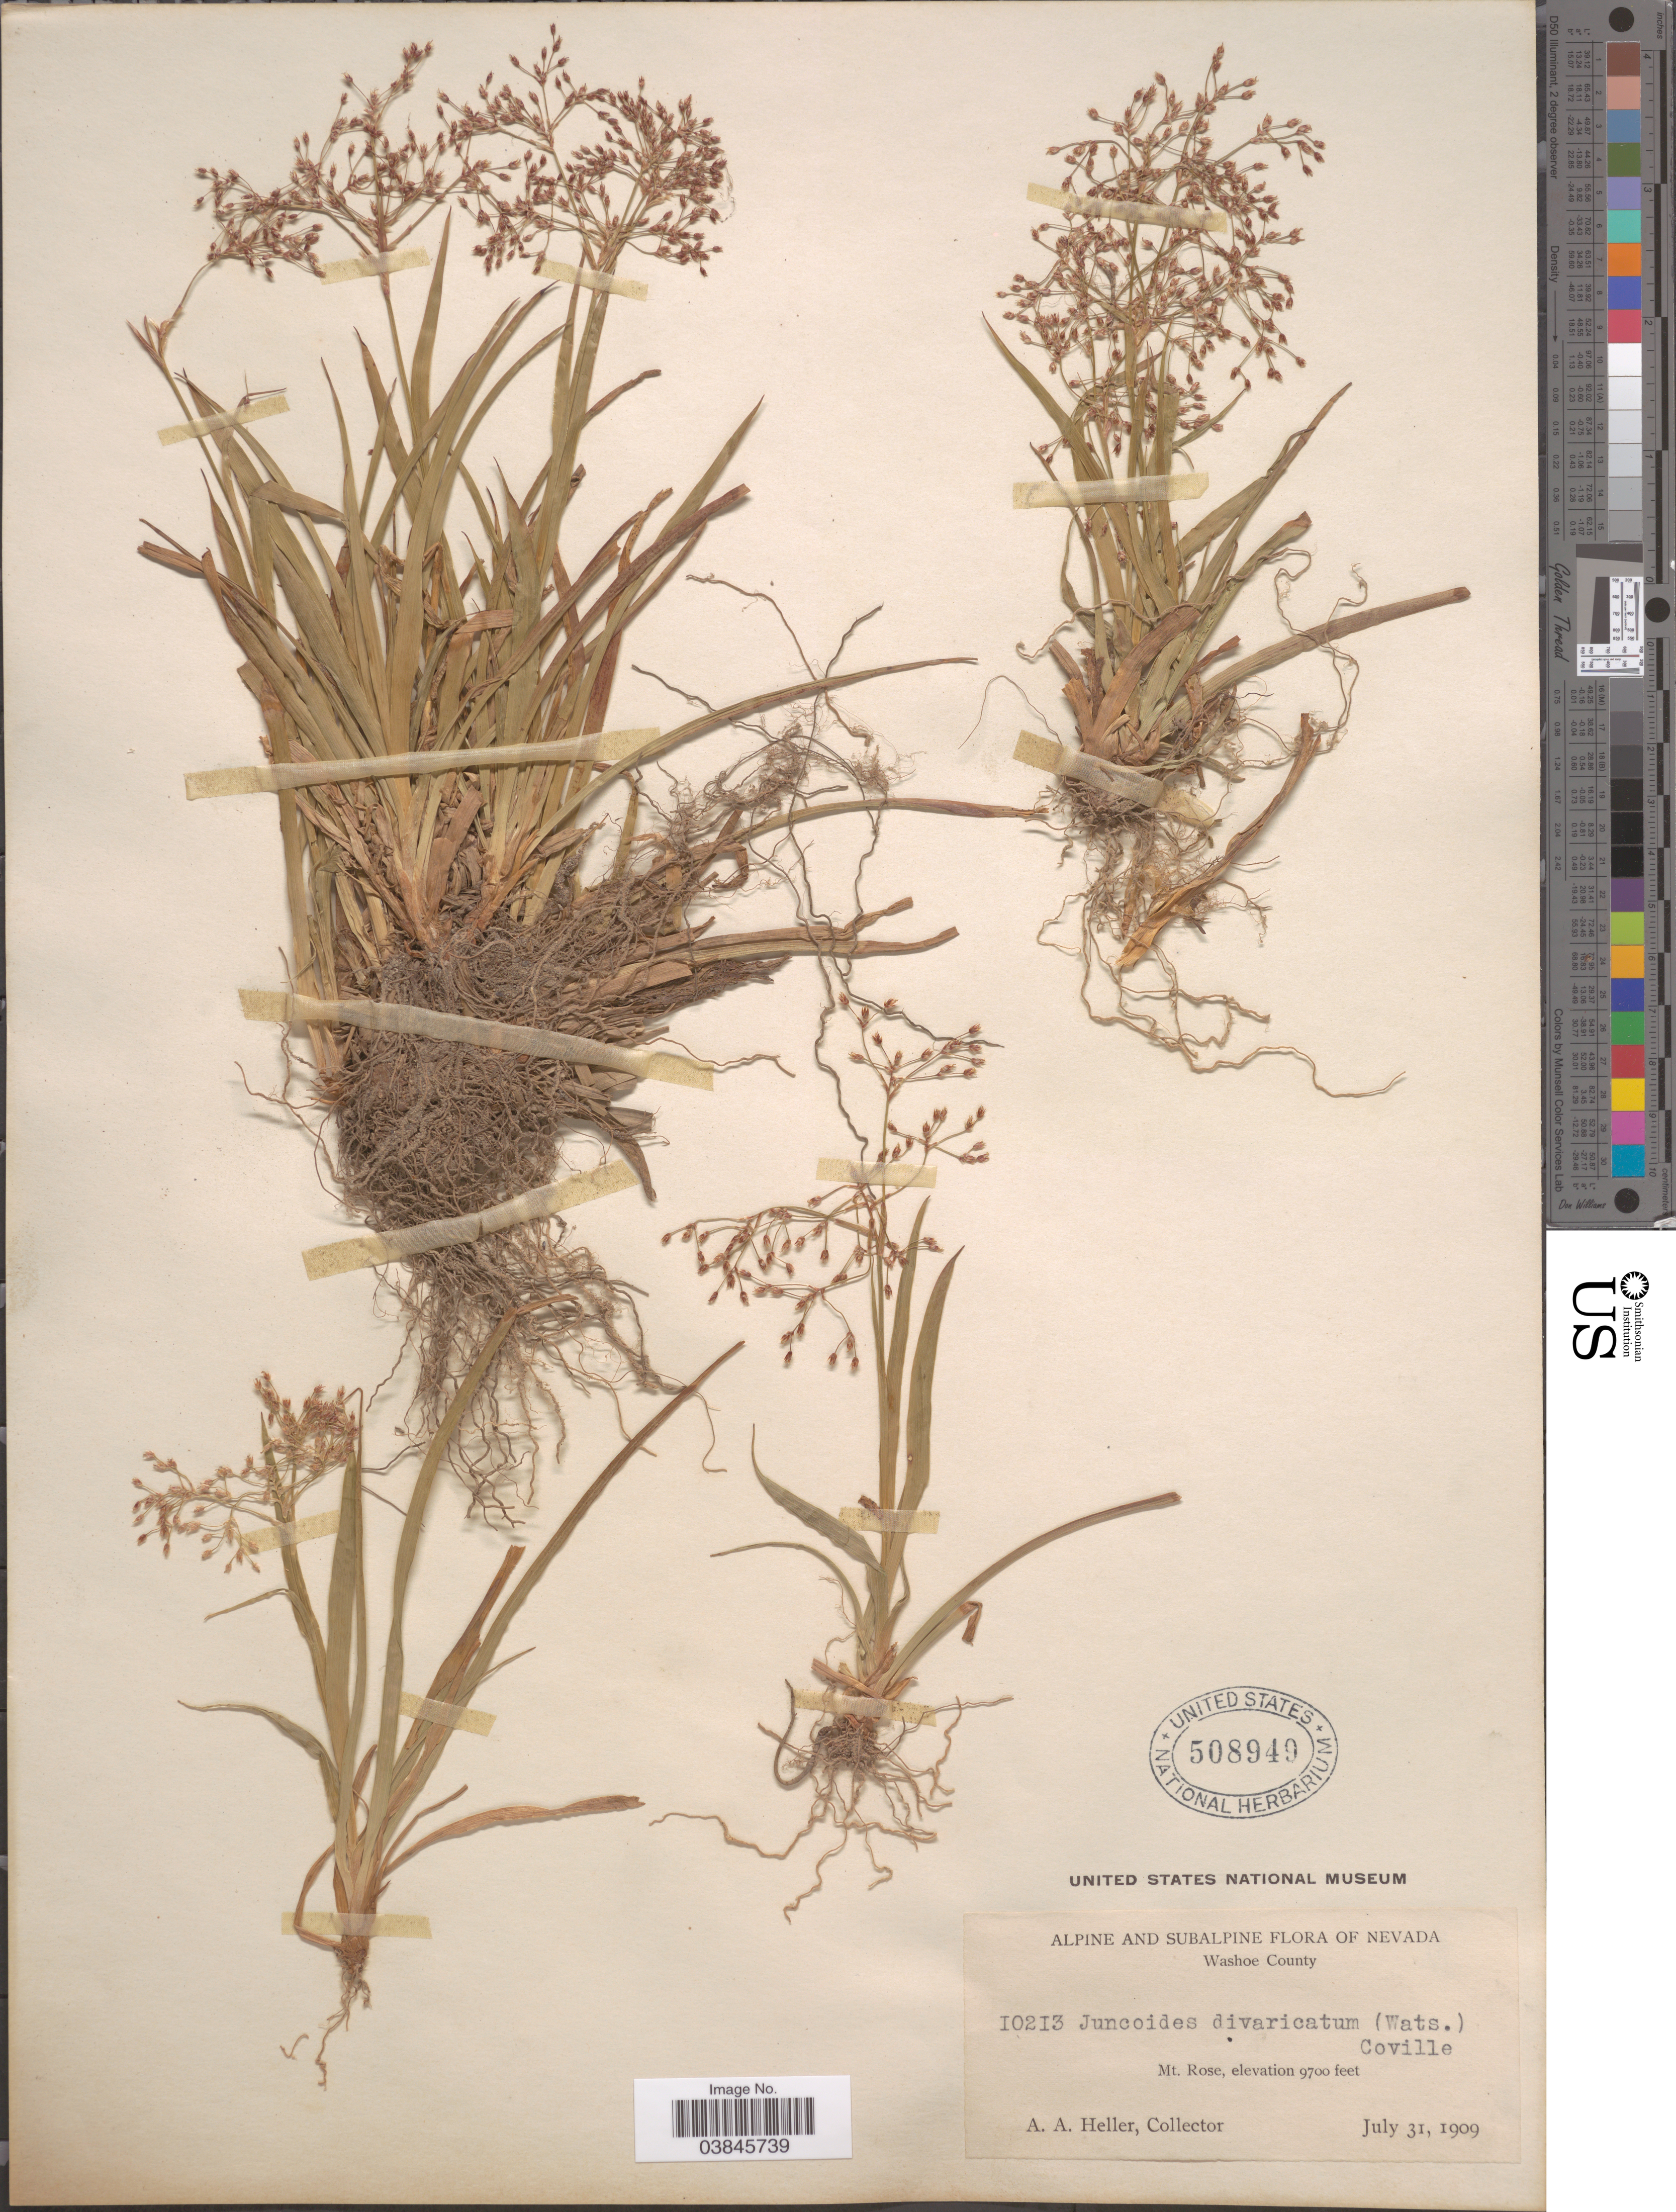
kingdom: Plantae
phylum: Tracheophyta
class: Liliopsida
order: Poales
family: Juncaceae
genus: Luzula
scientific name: Luzula divaricata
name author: S. Watson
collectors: A. A. Heller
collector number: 10213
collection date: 1909-07-31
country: United States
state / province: Nevada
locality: Washoe County. Mt. Rose.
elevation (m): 2957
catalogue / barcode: US 508949